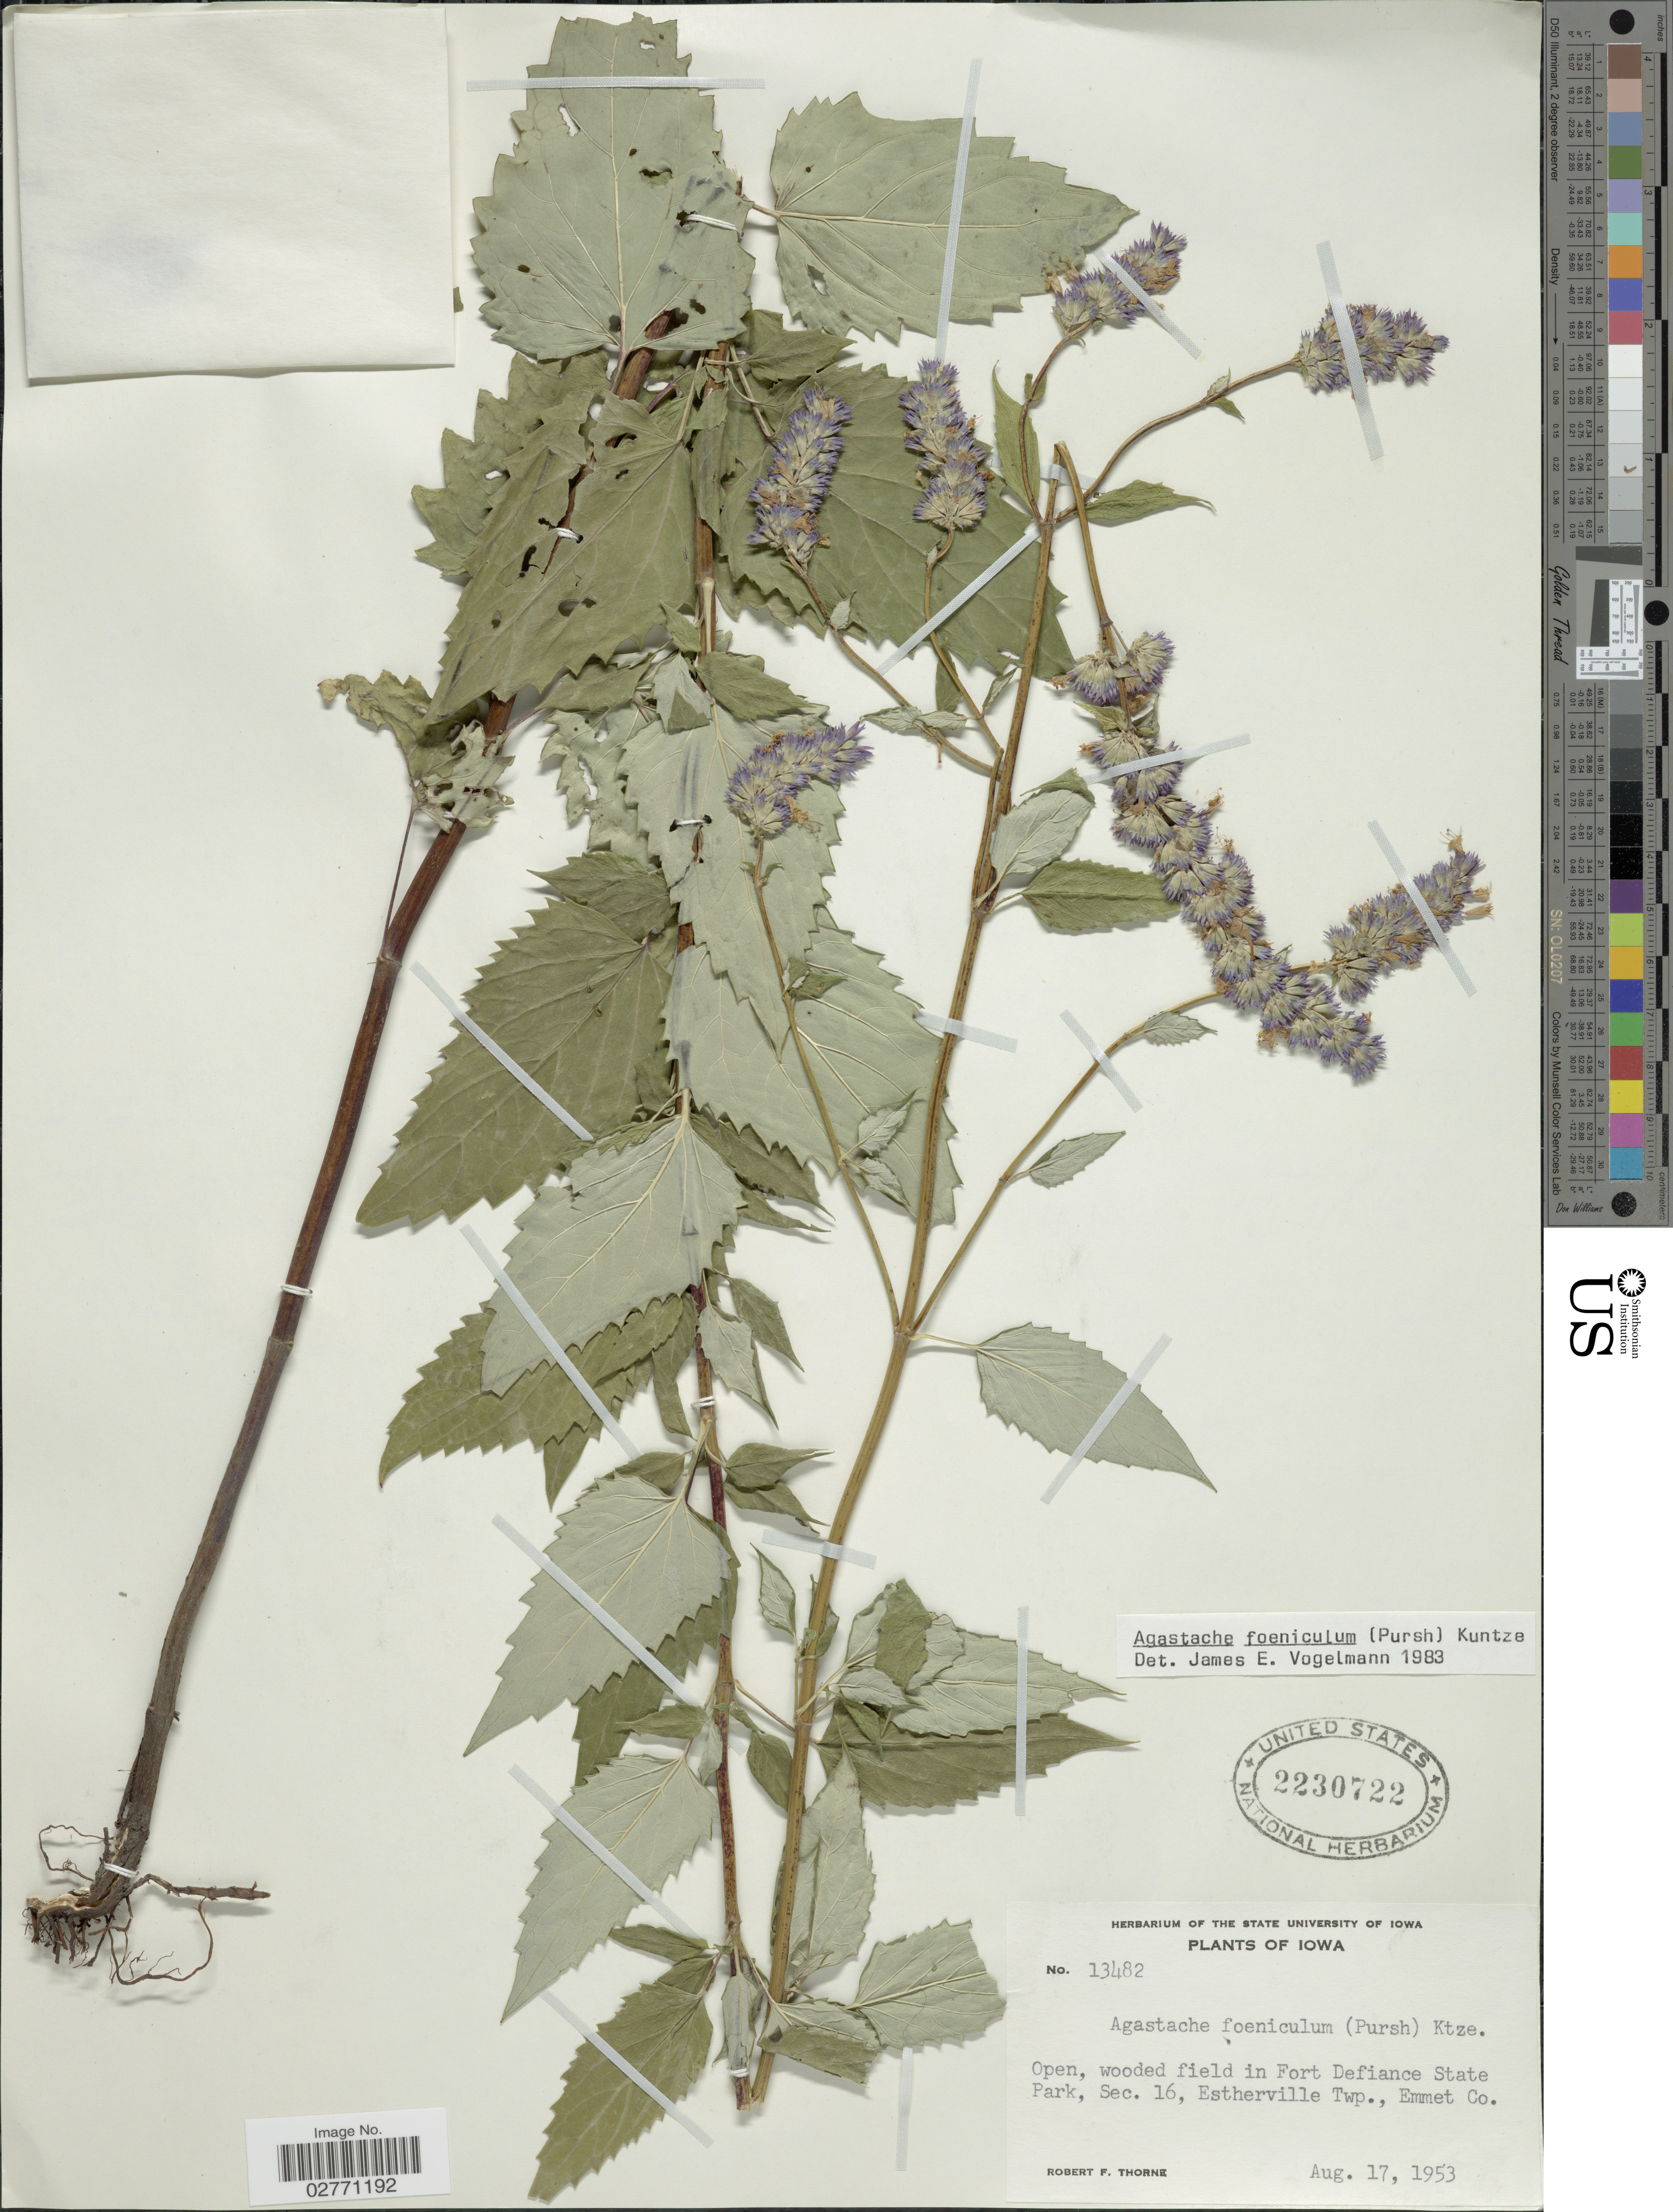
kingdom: Plantae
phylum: Tracheophyta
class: Magnoliopsida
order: Lamiales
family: Lamiaceae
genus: Agastache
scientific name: Agastache foeniculum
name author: (Pursh) Kuntze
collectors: R. F. Thorne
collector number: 13482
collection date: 1953-08-17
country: United States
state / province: Iowa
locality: Open, wooded field in Fort Defiance State Park, Sec. 16, Estherville Twp., Emmet Co.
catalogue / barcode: US 2230722